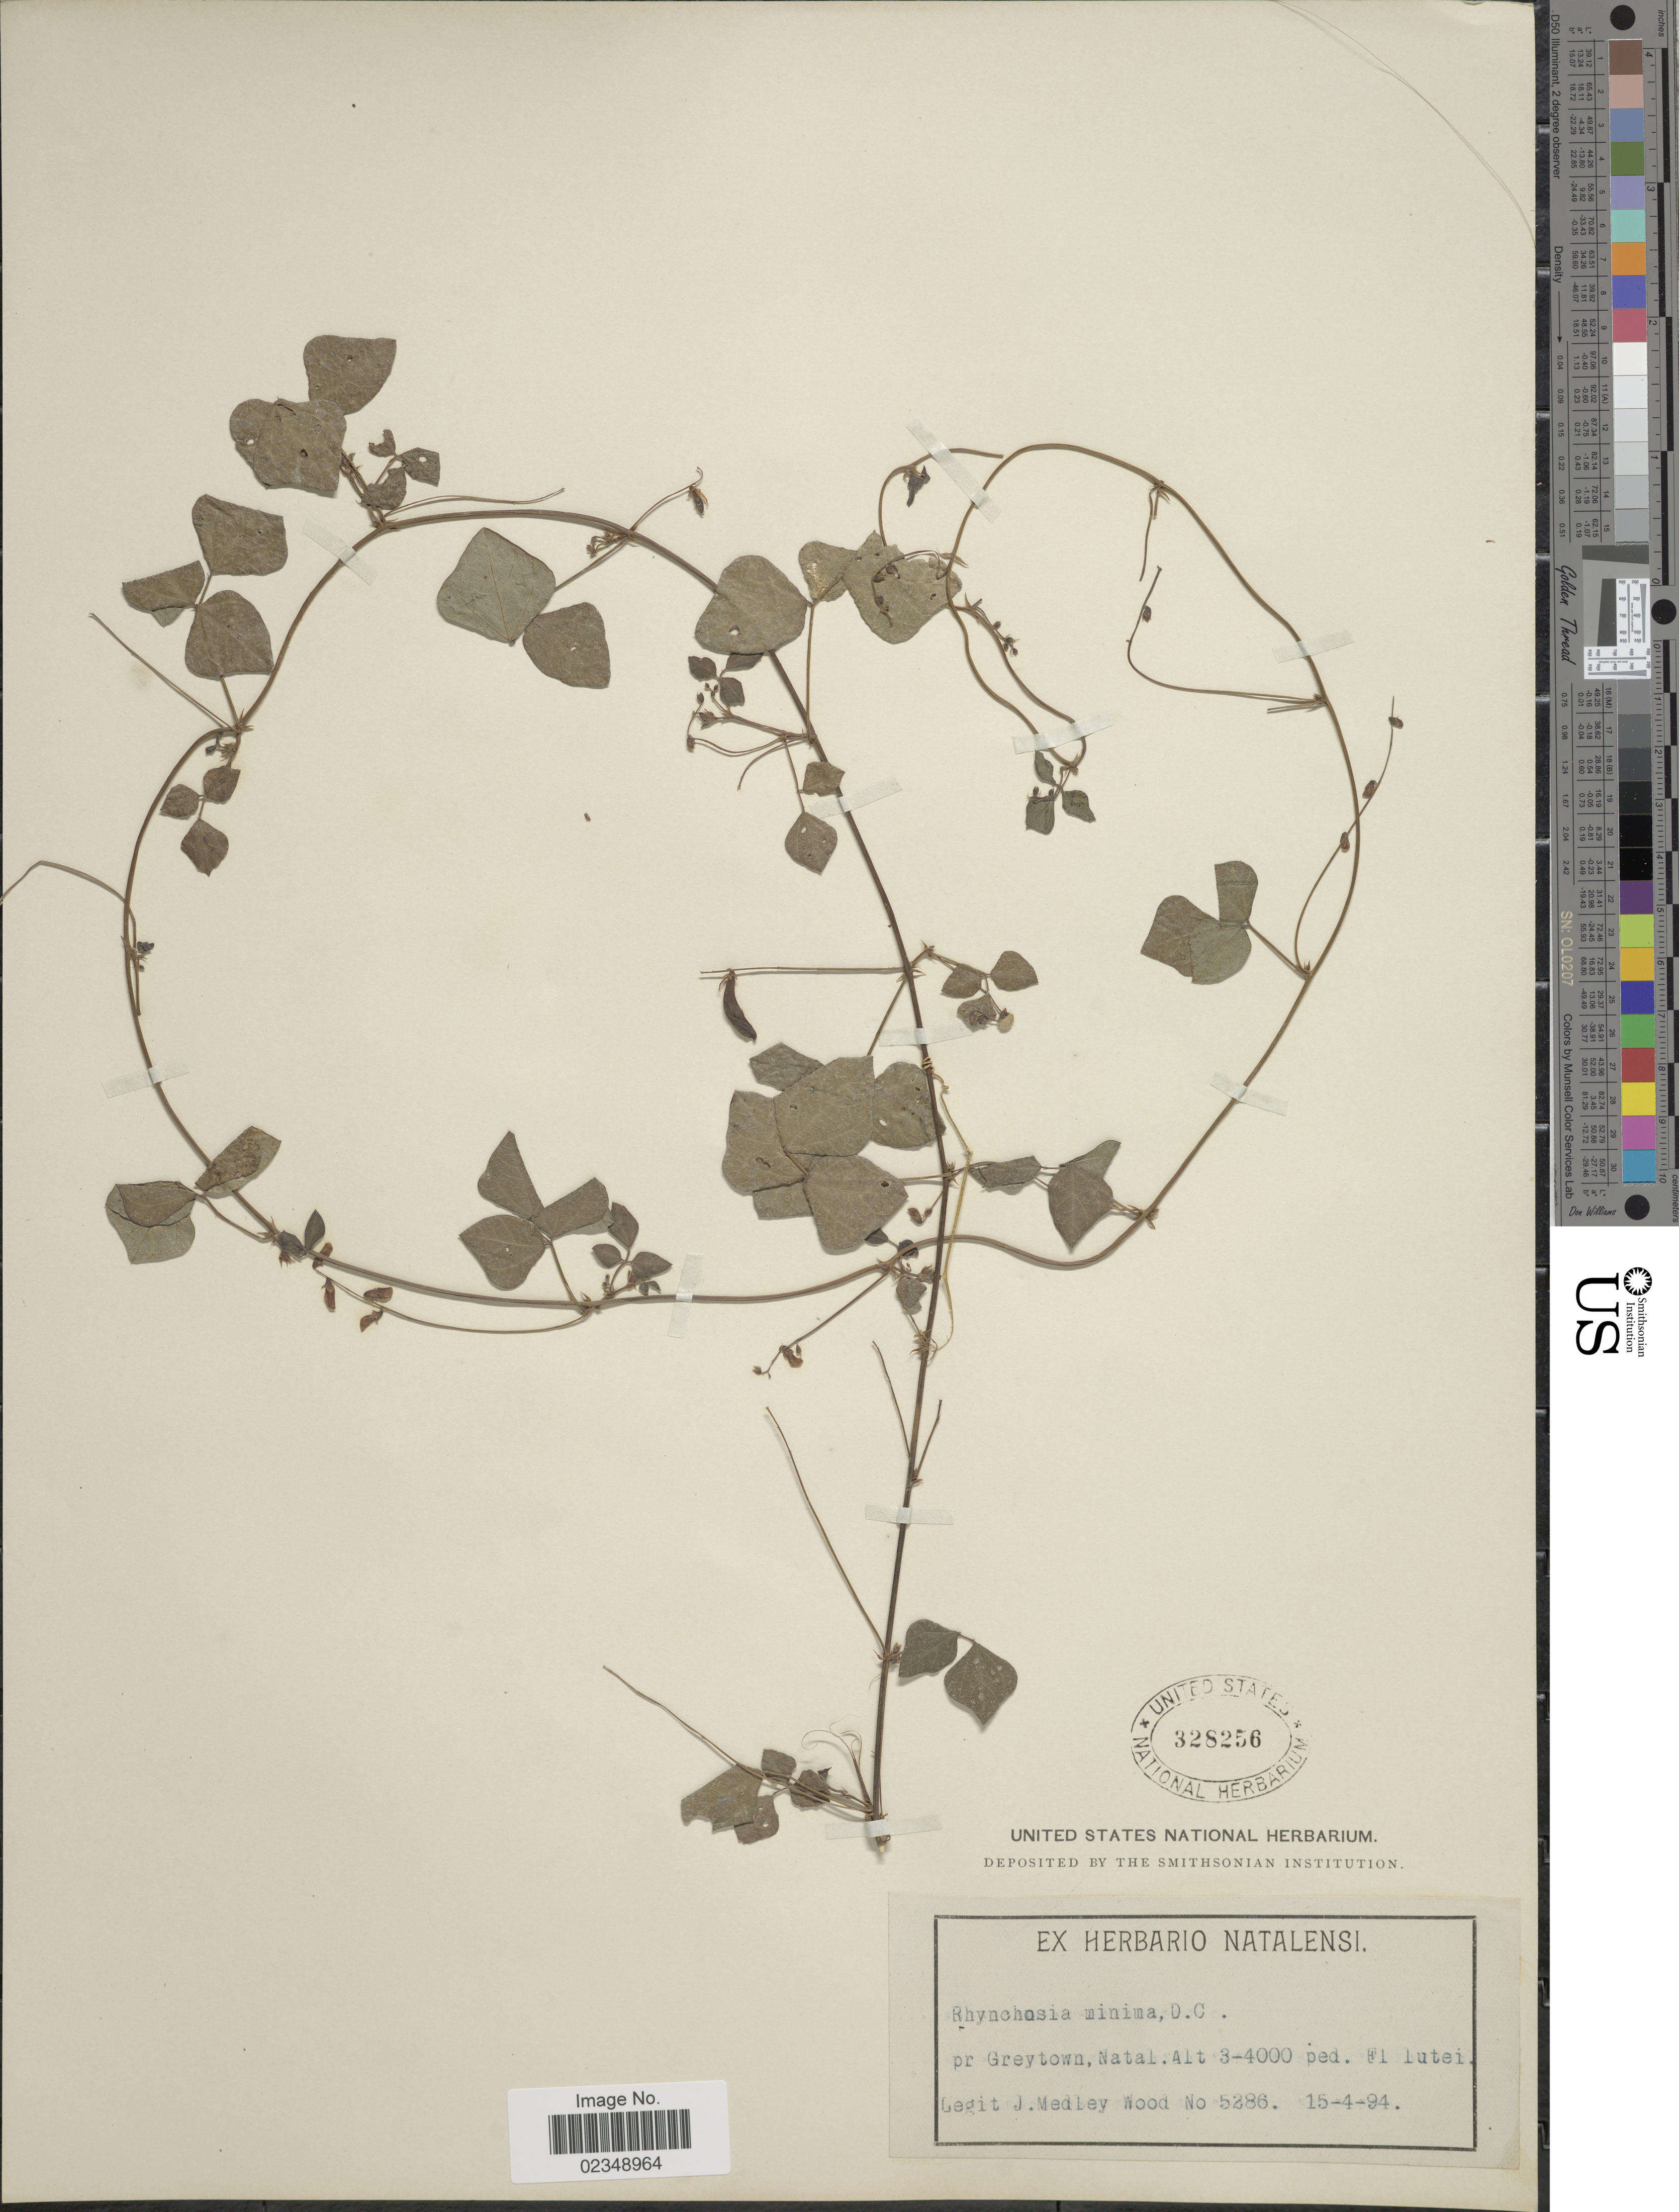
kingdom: Plantae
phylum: Tracheophyta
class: Magnoliopsida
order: Fabales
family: Fabaceae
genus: Rhynchosia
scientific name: Rhynchosia minima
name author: (L.) DC.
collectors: J. Medley Wood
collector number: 5286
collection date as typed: Transcribed d/m/y: 15/4/94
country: South Africa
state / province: KwaZulu-Natal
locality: Pr Greytown, Natal, lutei [unsure placement]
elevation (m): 914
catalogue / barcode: US 328256